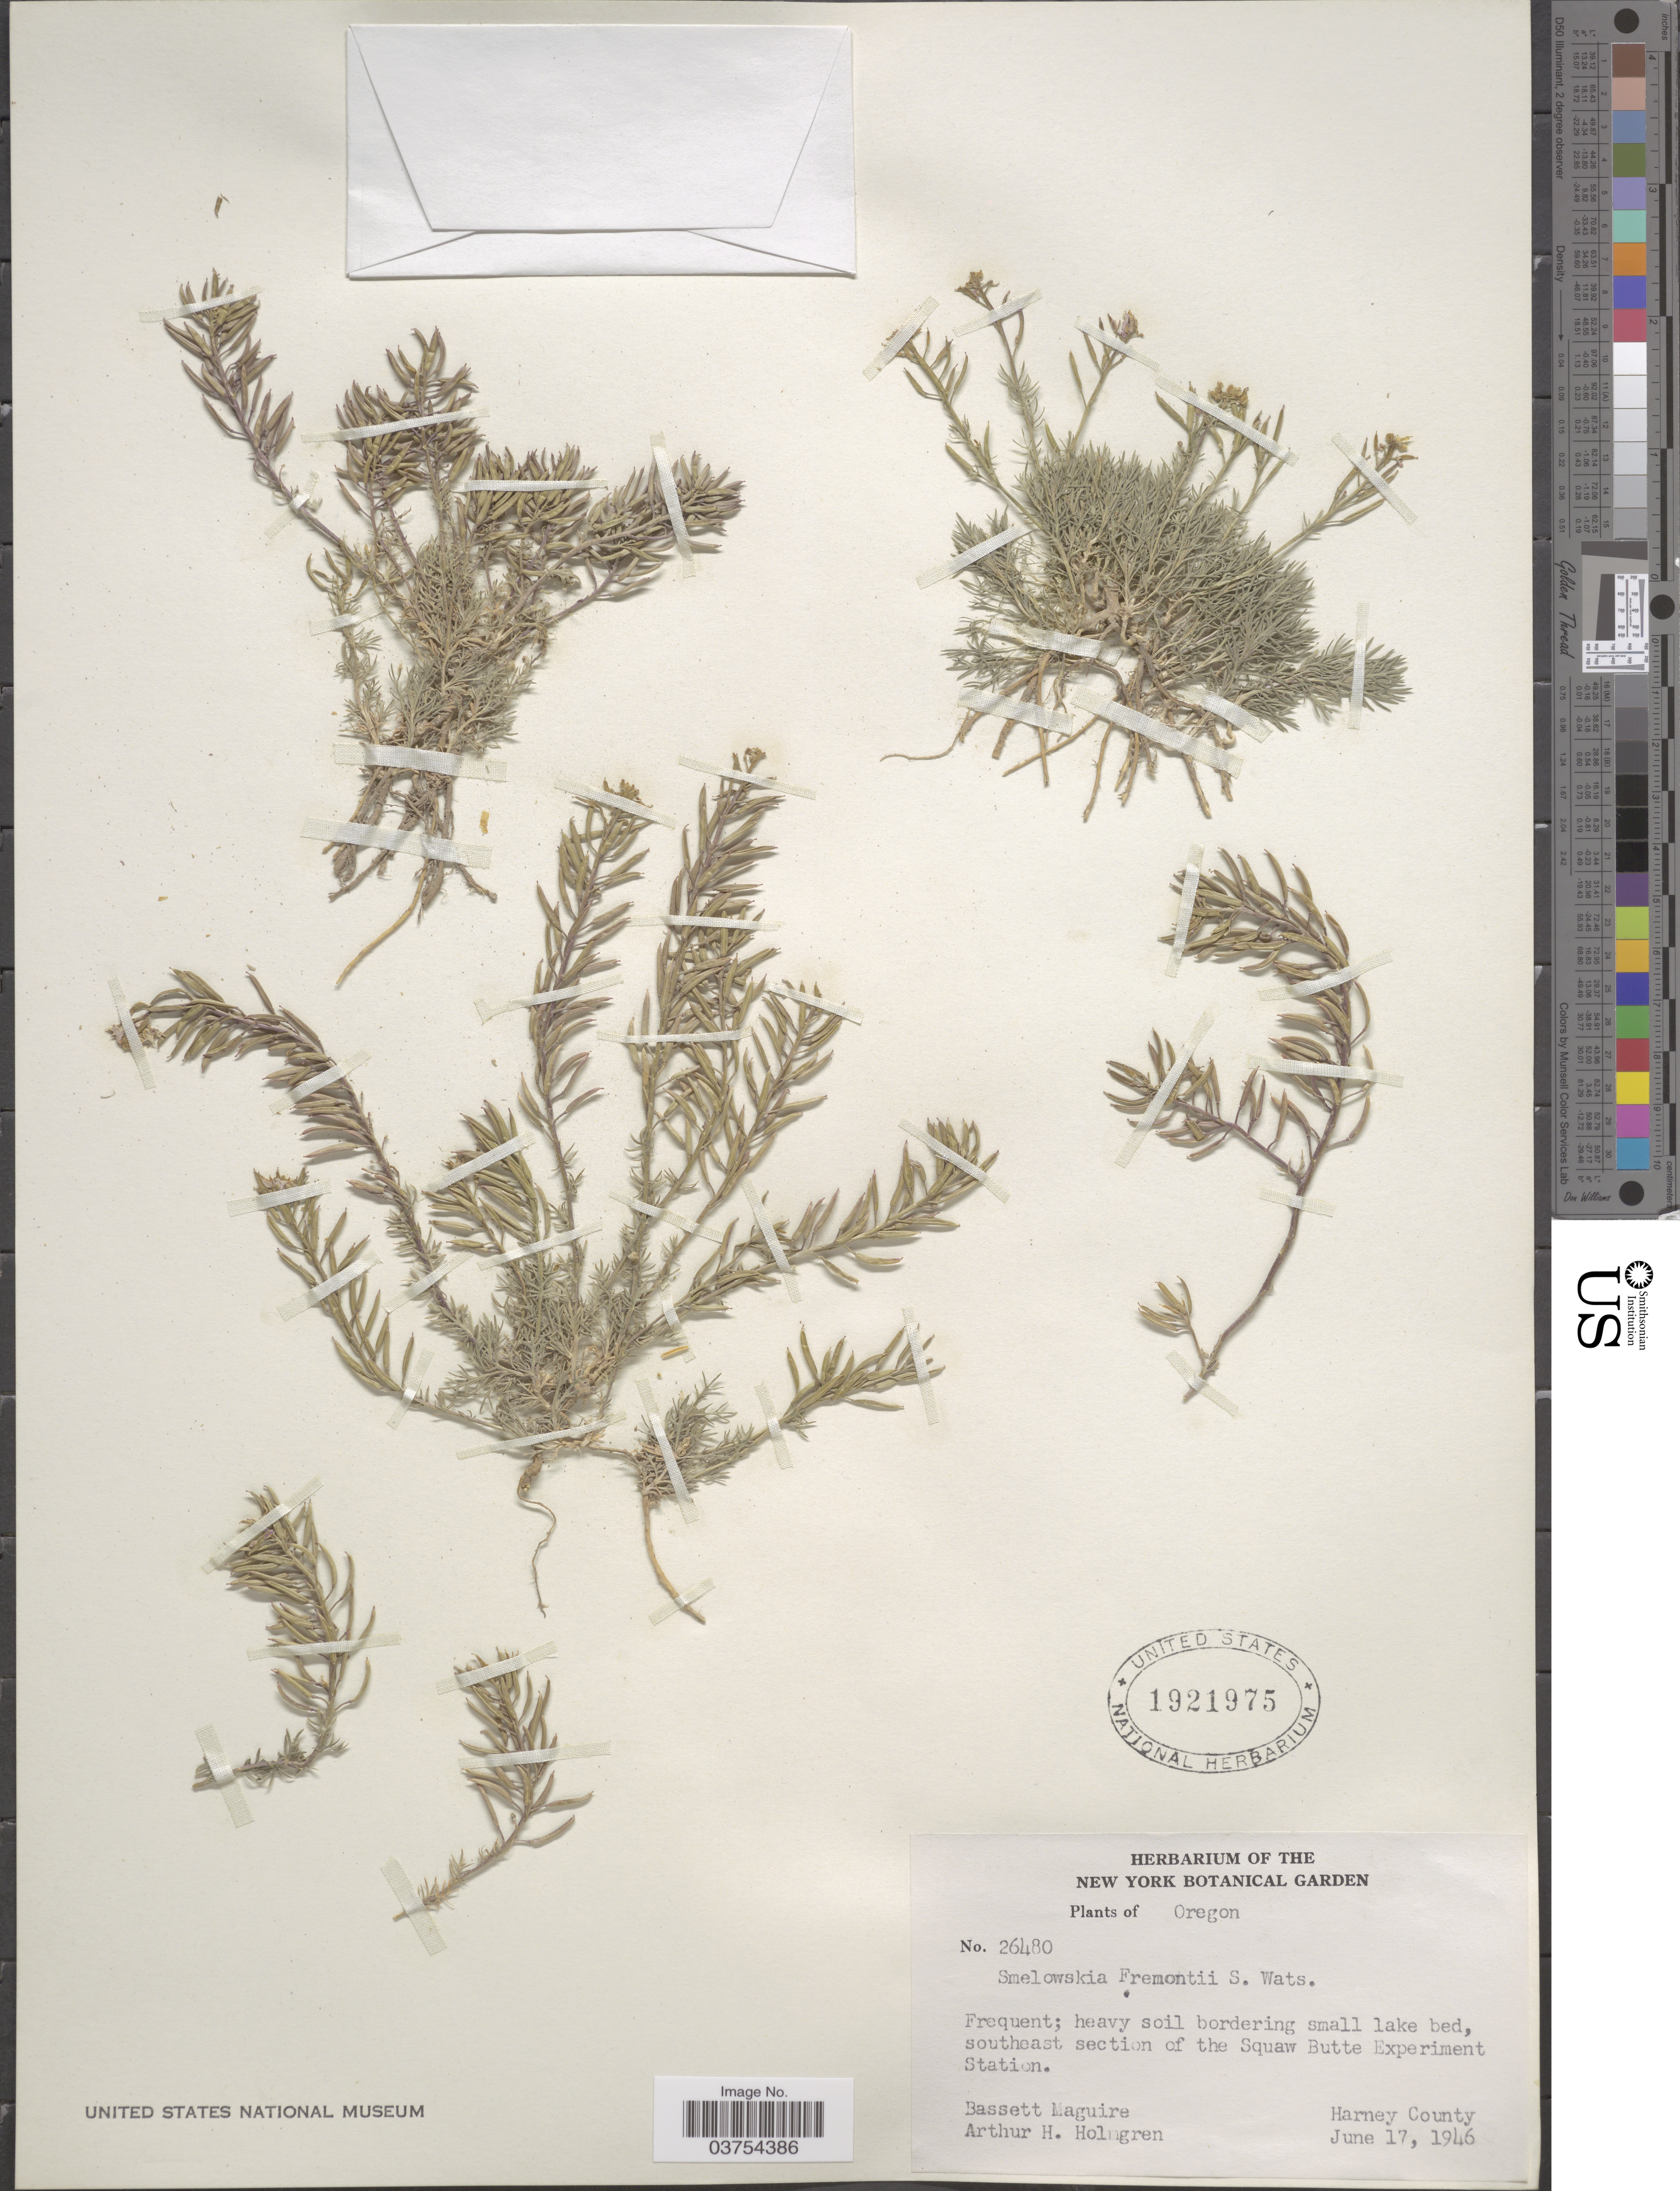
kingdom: Plantae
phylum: Tracheophyta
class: Magnoliopsida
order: Brassicales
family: Brassicaceae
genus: Smelowskia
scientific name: Smelowskia fremontii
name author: S. Watson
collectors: B. Maguire & A. H. Holmgren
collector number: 26480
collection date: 1946-06-17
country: United States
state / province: Oregon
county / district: Harney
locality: Southeast section of the Squaw Butte Experiment Station. Harney County.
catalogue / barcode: US 1921975